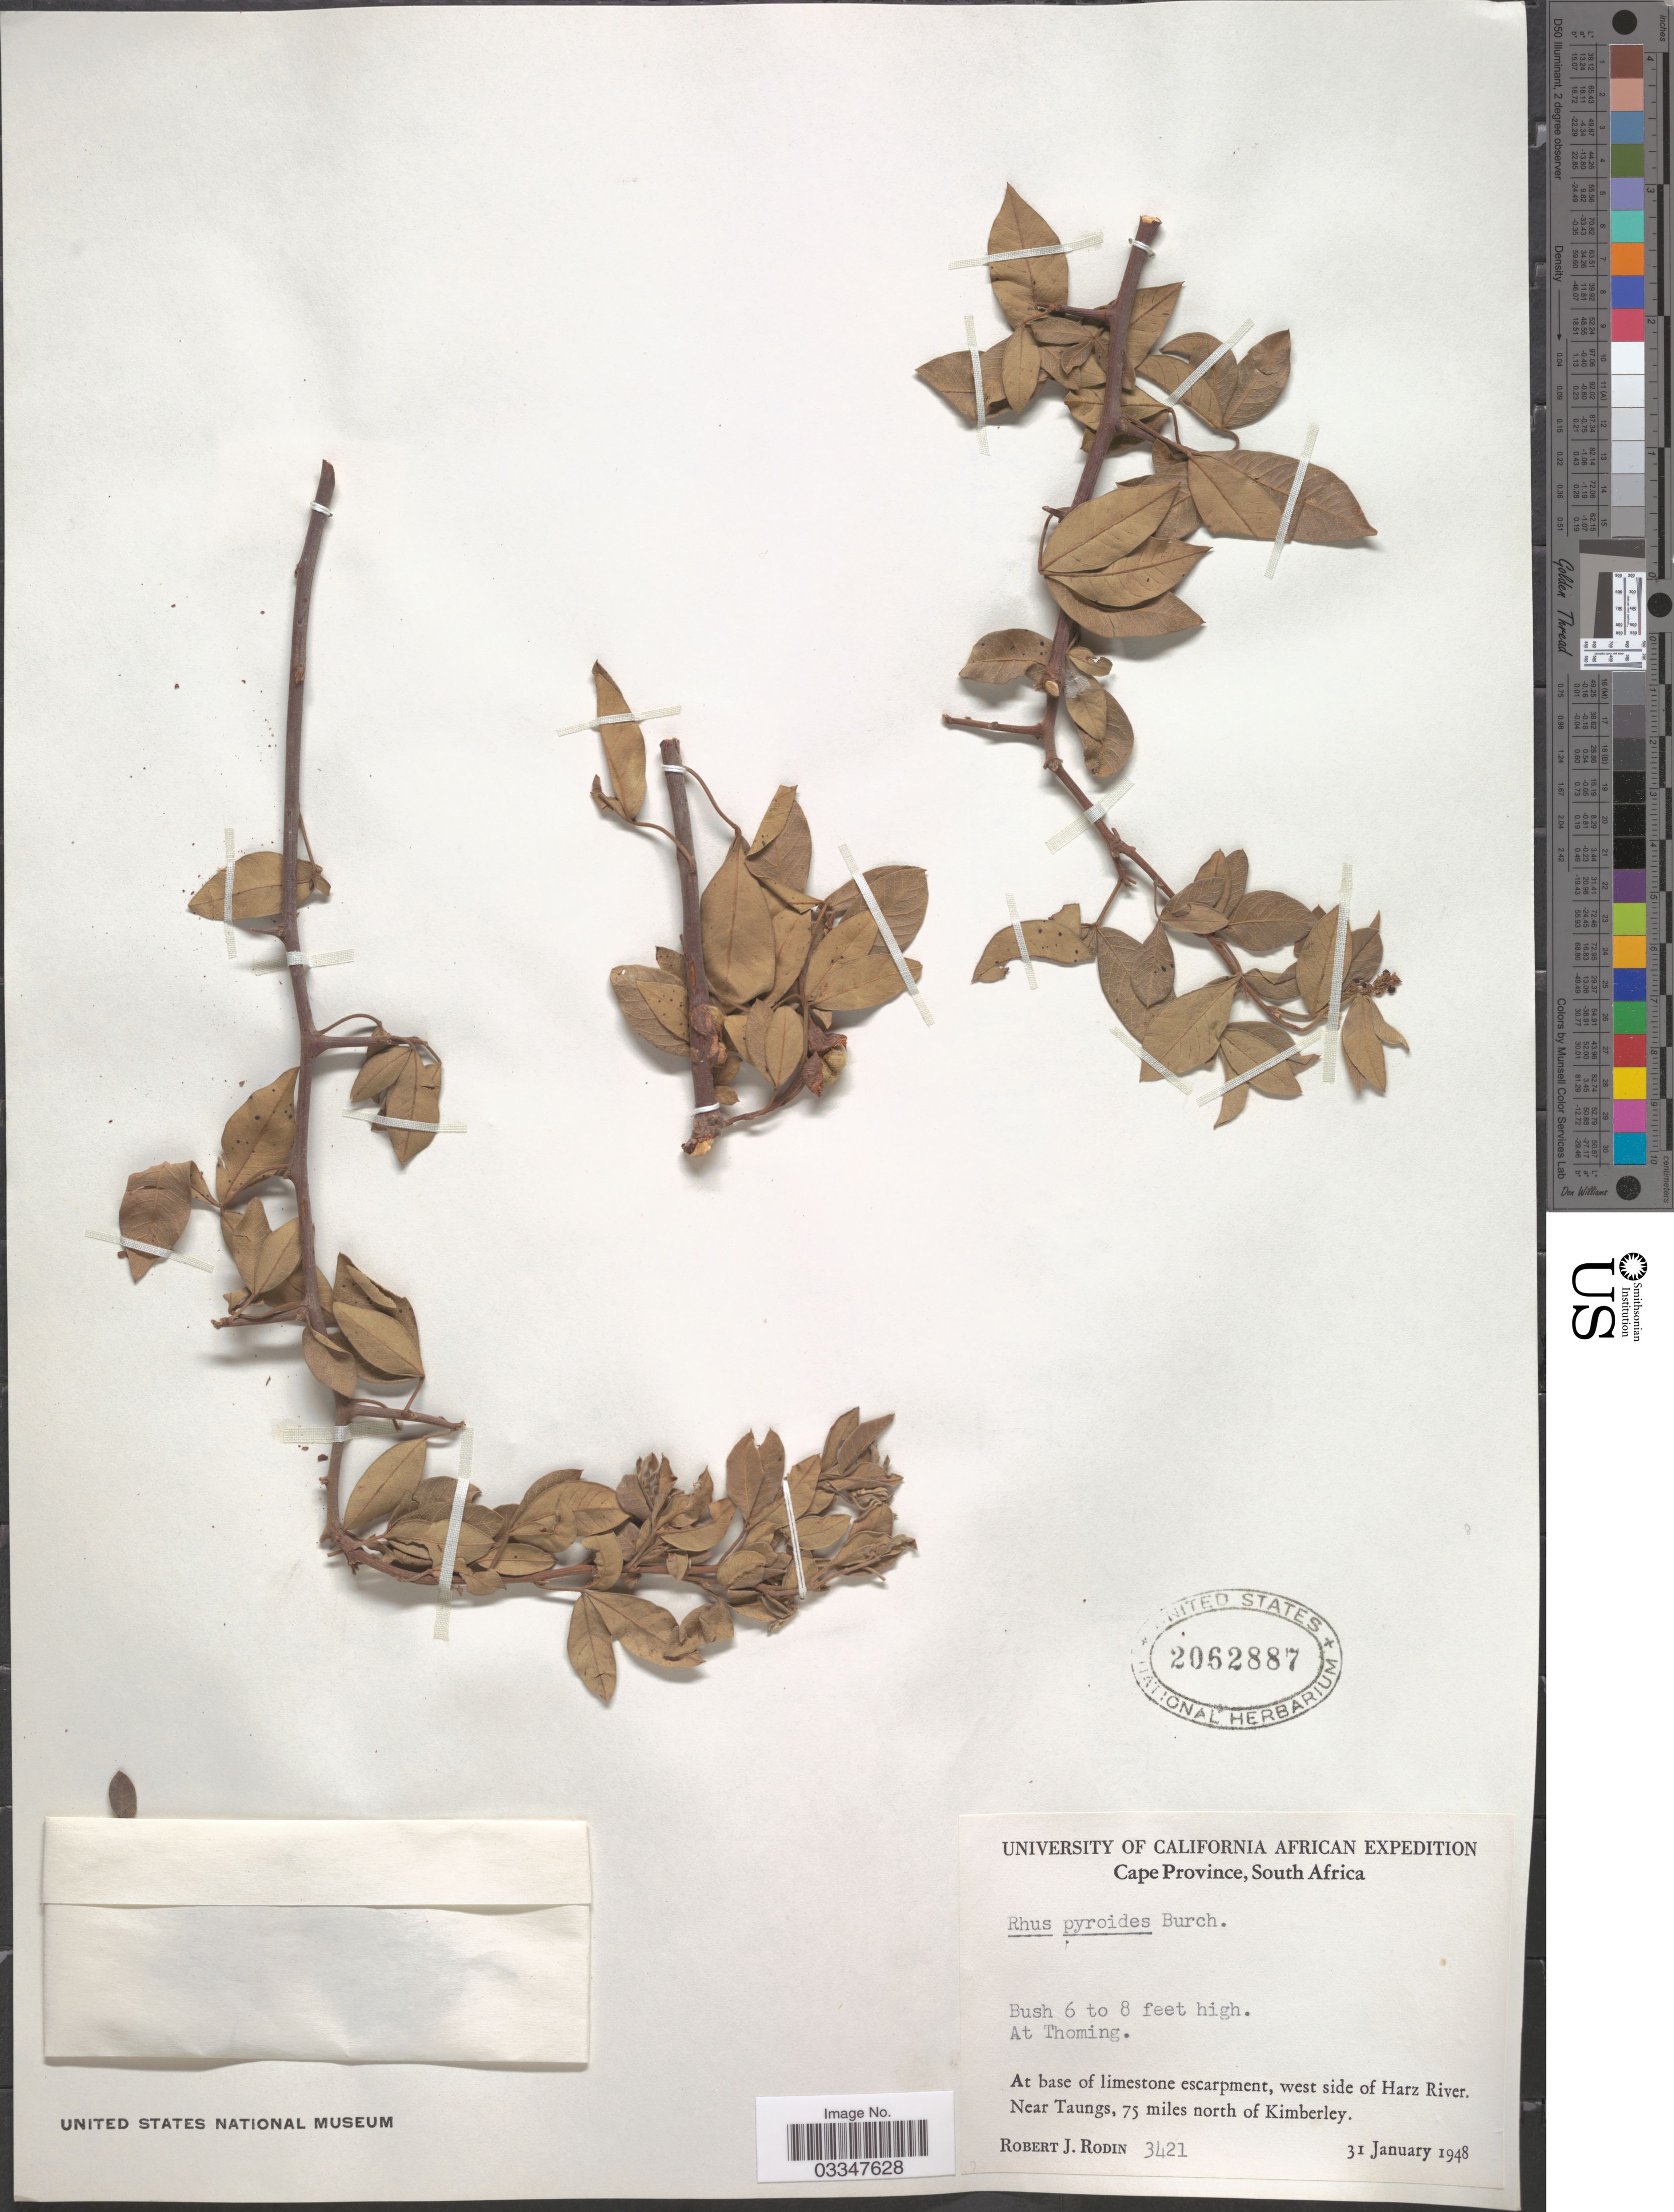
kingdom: Plantae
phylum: Tracheophyta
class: Magnoliopsida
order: Sapindales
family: Anacardiaceae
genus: Rhus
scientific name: Rhus pyroides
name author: Burch.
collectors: R. J. Rodin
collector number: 3421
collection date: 1948-01-31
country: South Africa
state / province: Northern Cape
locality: At Thoming. At base of limestone escarpment, west side of Harz River. Near Taungs, 75 miles north of Kimberley.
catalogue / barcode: US 2062887